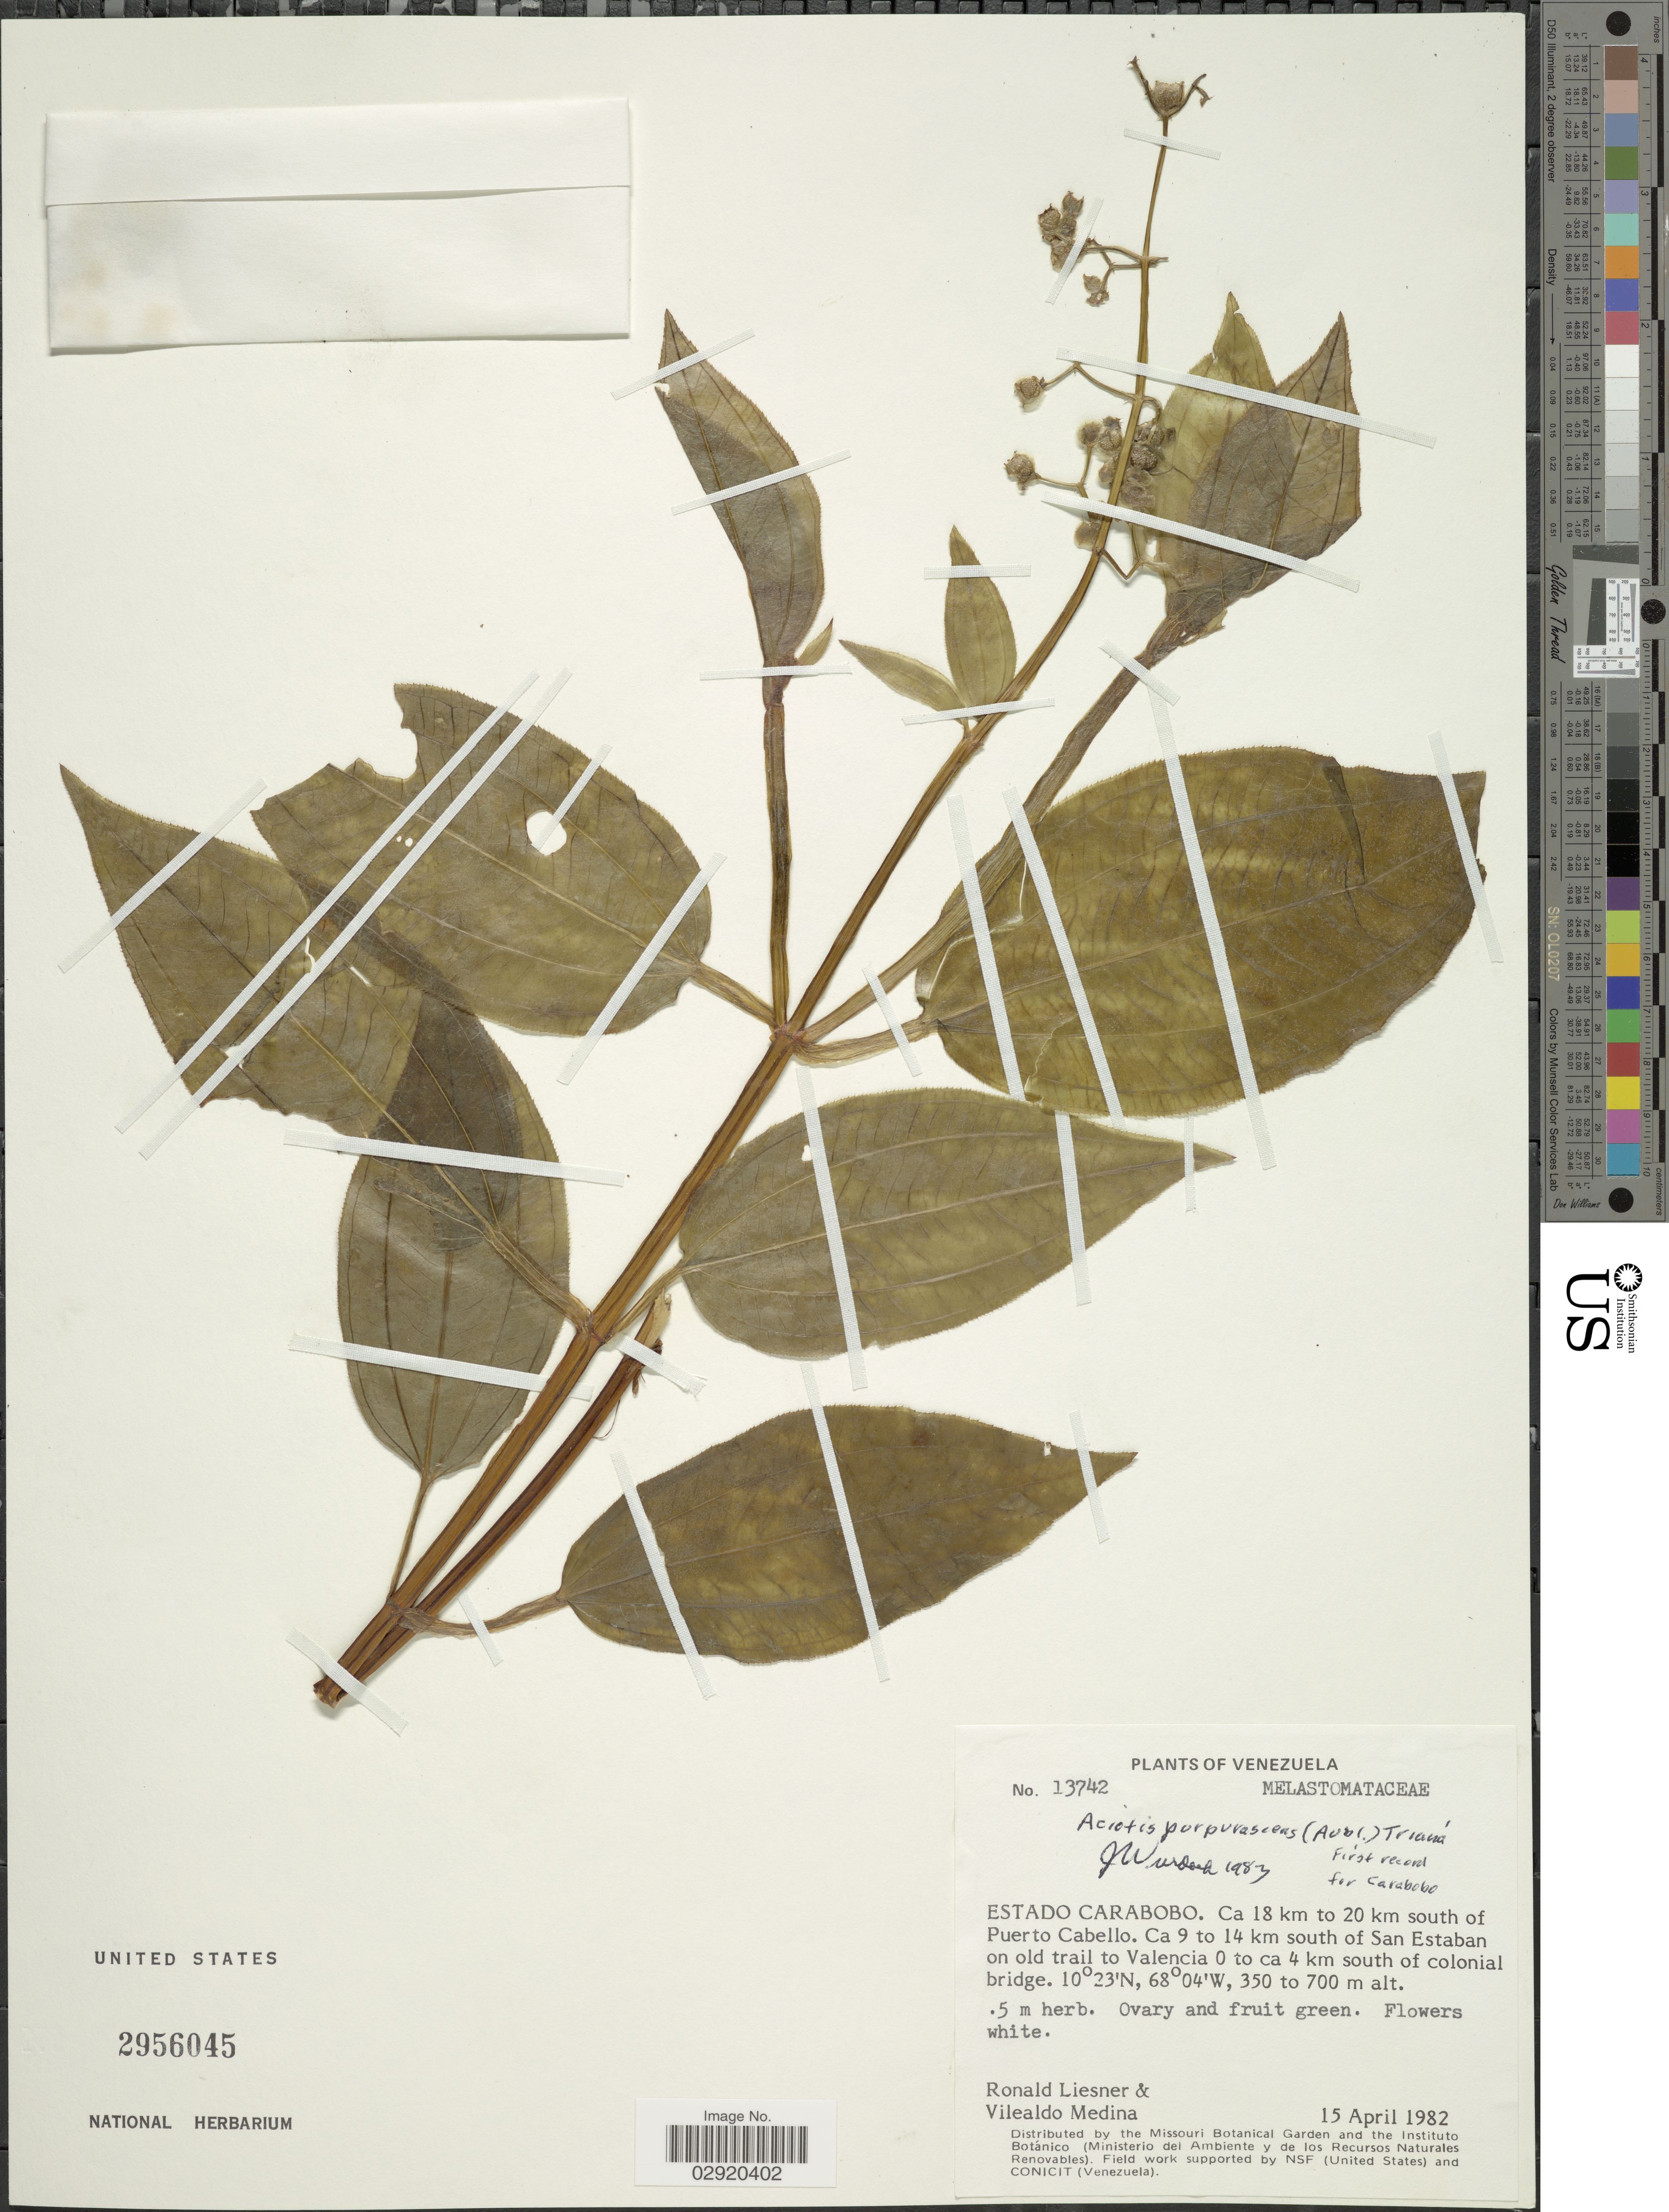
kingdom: Plantae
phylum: Tracheophyta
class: Magnoliopsida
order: Myrtales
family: Melastomataceae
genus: Aciotis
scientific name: Aciotis purpurascens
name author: (Aubl.) Triana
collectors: R. L. Liesner & V. Medina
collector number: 13742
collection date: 1982-04-15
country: Venezuela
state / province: Carabobo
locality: Estado Carabobo, Ca 18 km to 20 km south of Puerto Cabello. Ca 9 to 14 km south of San Esteban on old trail to Valencia 0 to ca 4 km south of colonial bridge.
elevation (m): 350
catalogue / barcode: US 2956045